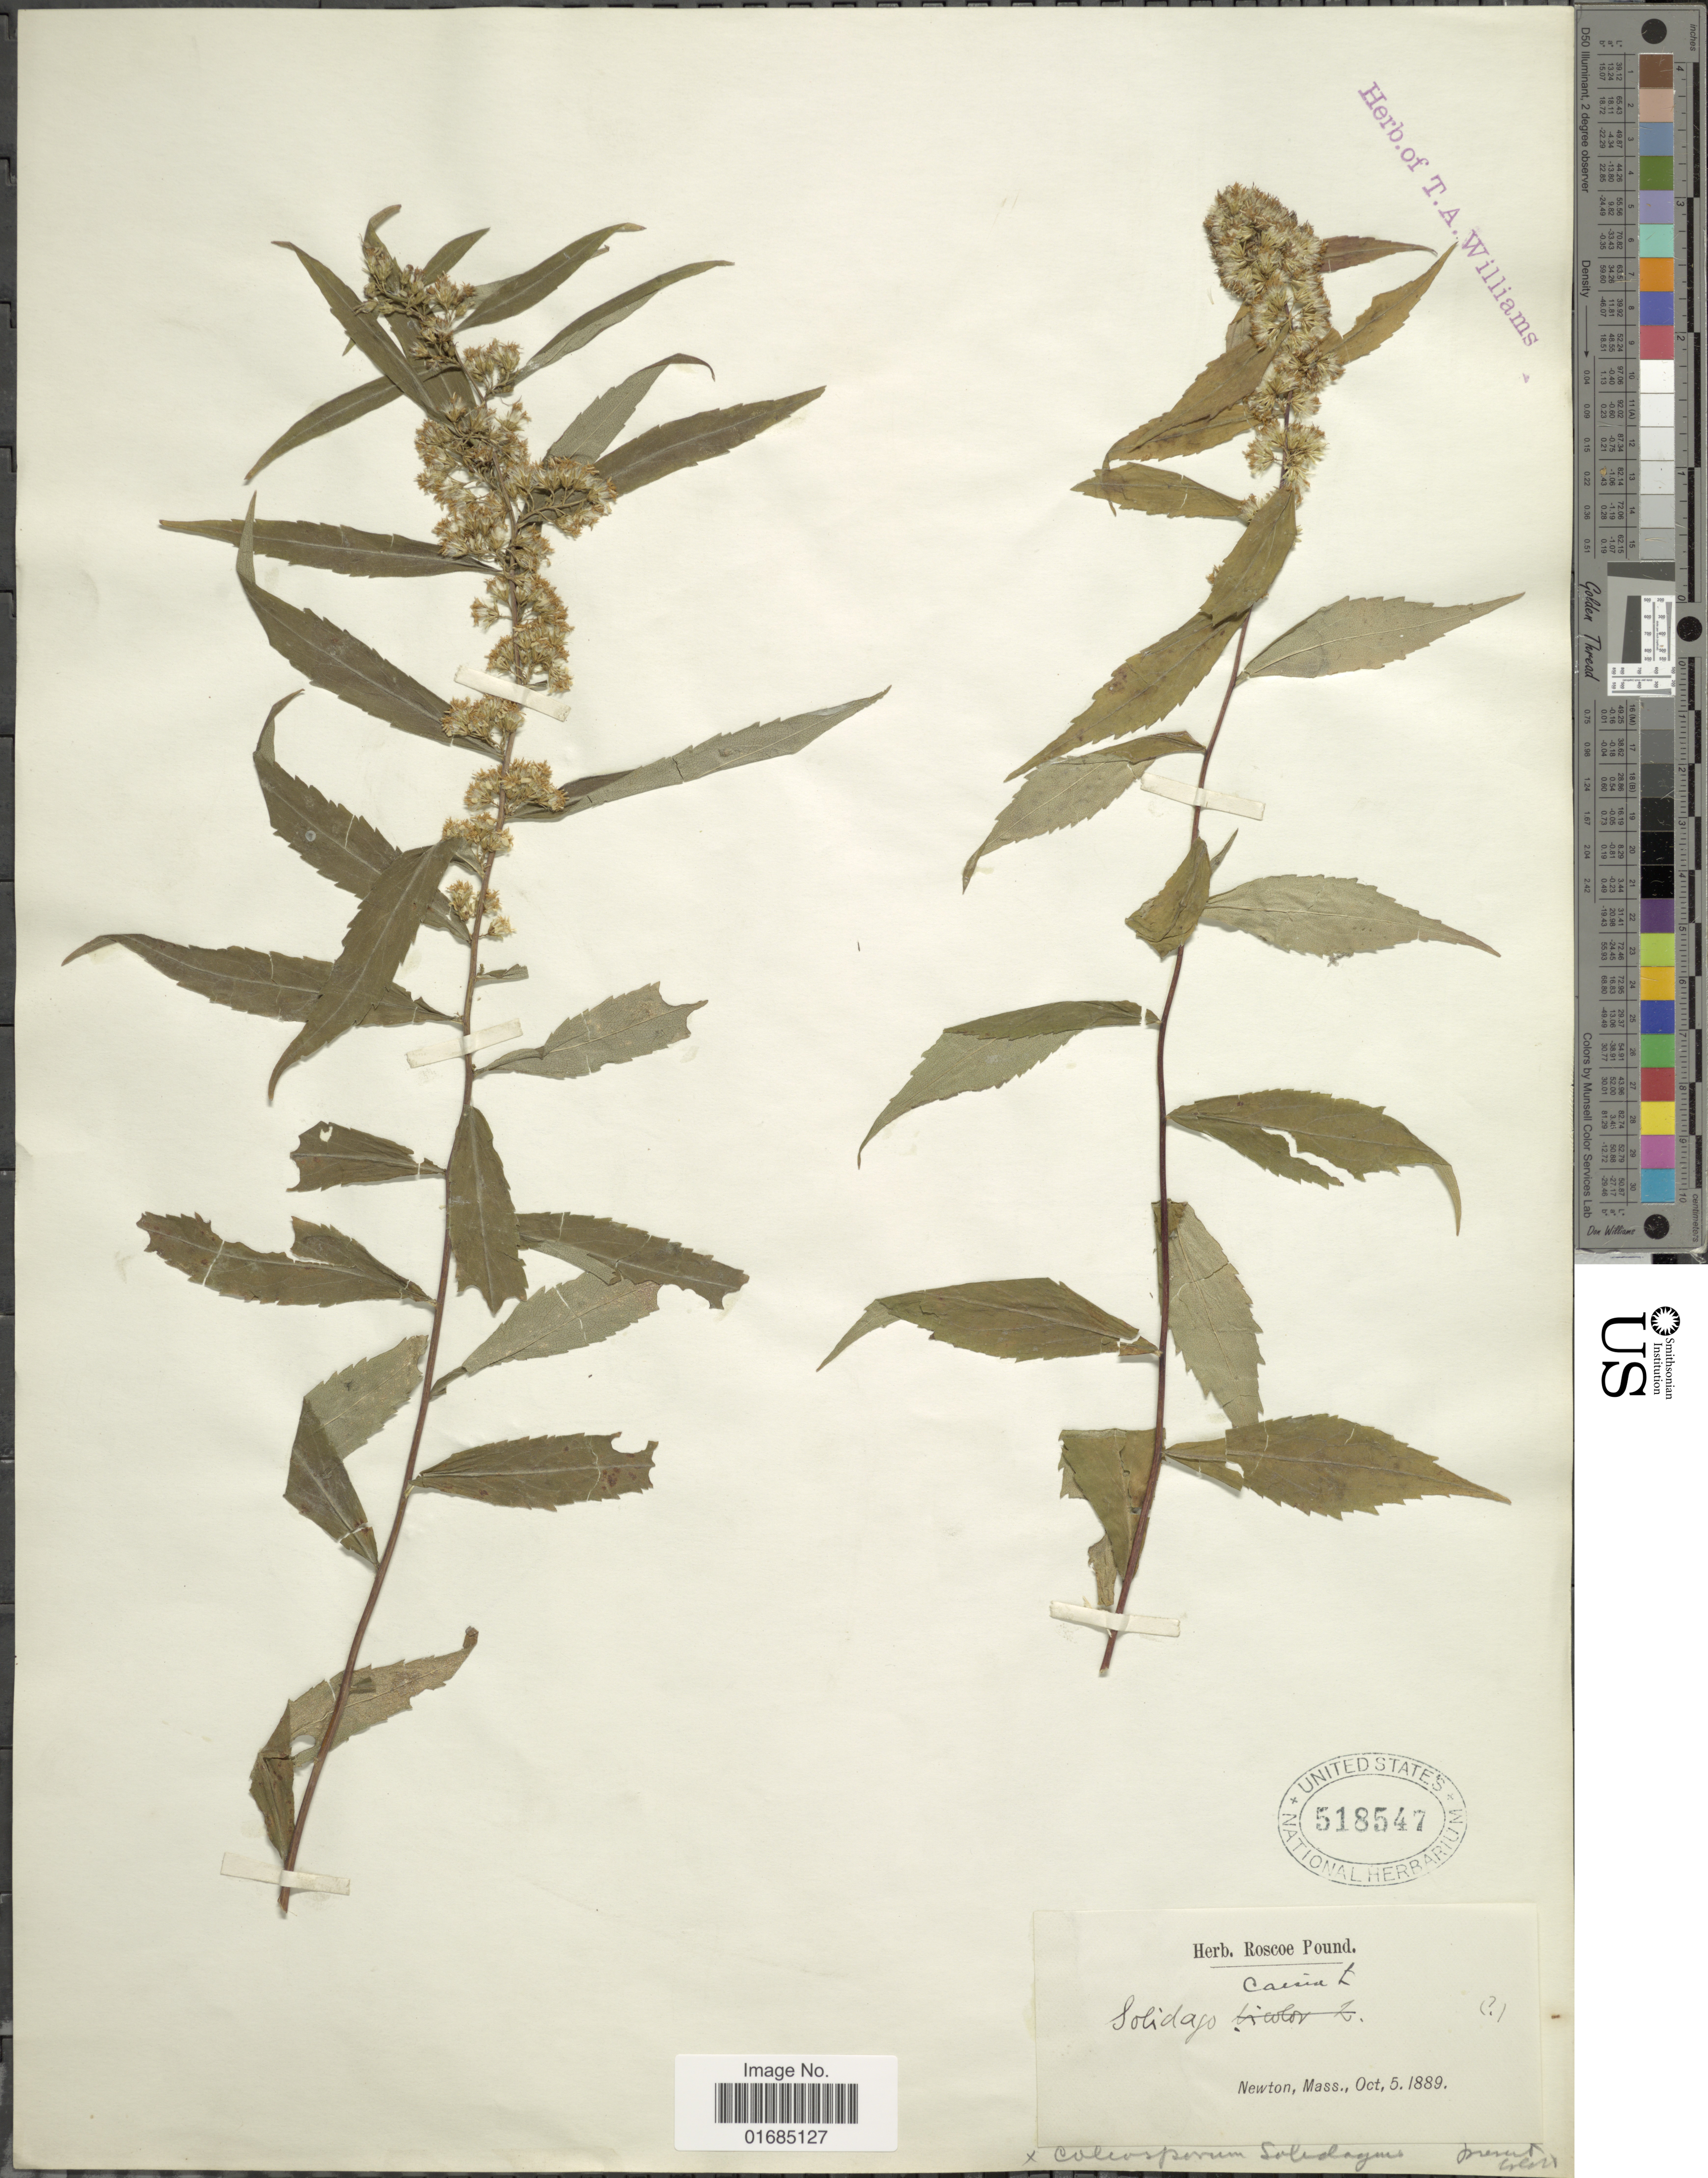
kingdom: Plantae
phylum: Tracheophyta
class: Magnoliopsida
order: Asterales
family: Asteraceae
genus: Solidago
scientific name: Solidago caesia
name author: L.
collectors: ex herb. Roscoe Pound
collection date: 1889-10-05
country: United States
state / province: Massachusetts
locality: Newton, Mass.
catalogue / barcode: US 518547